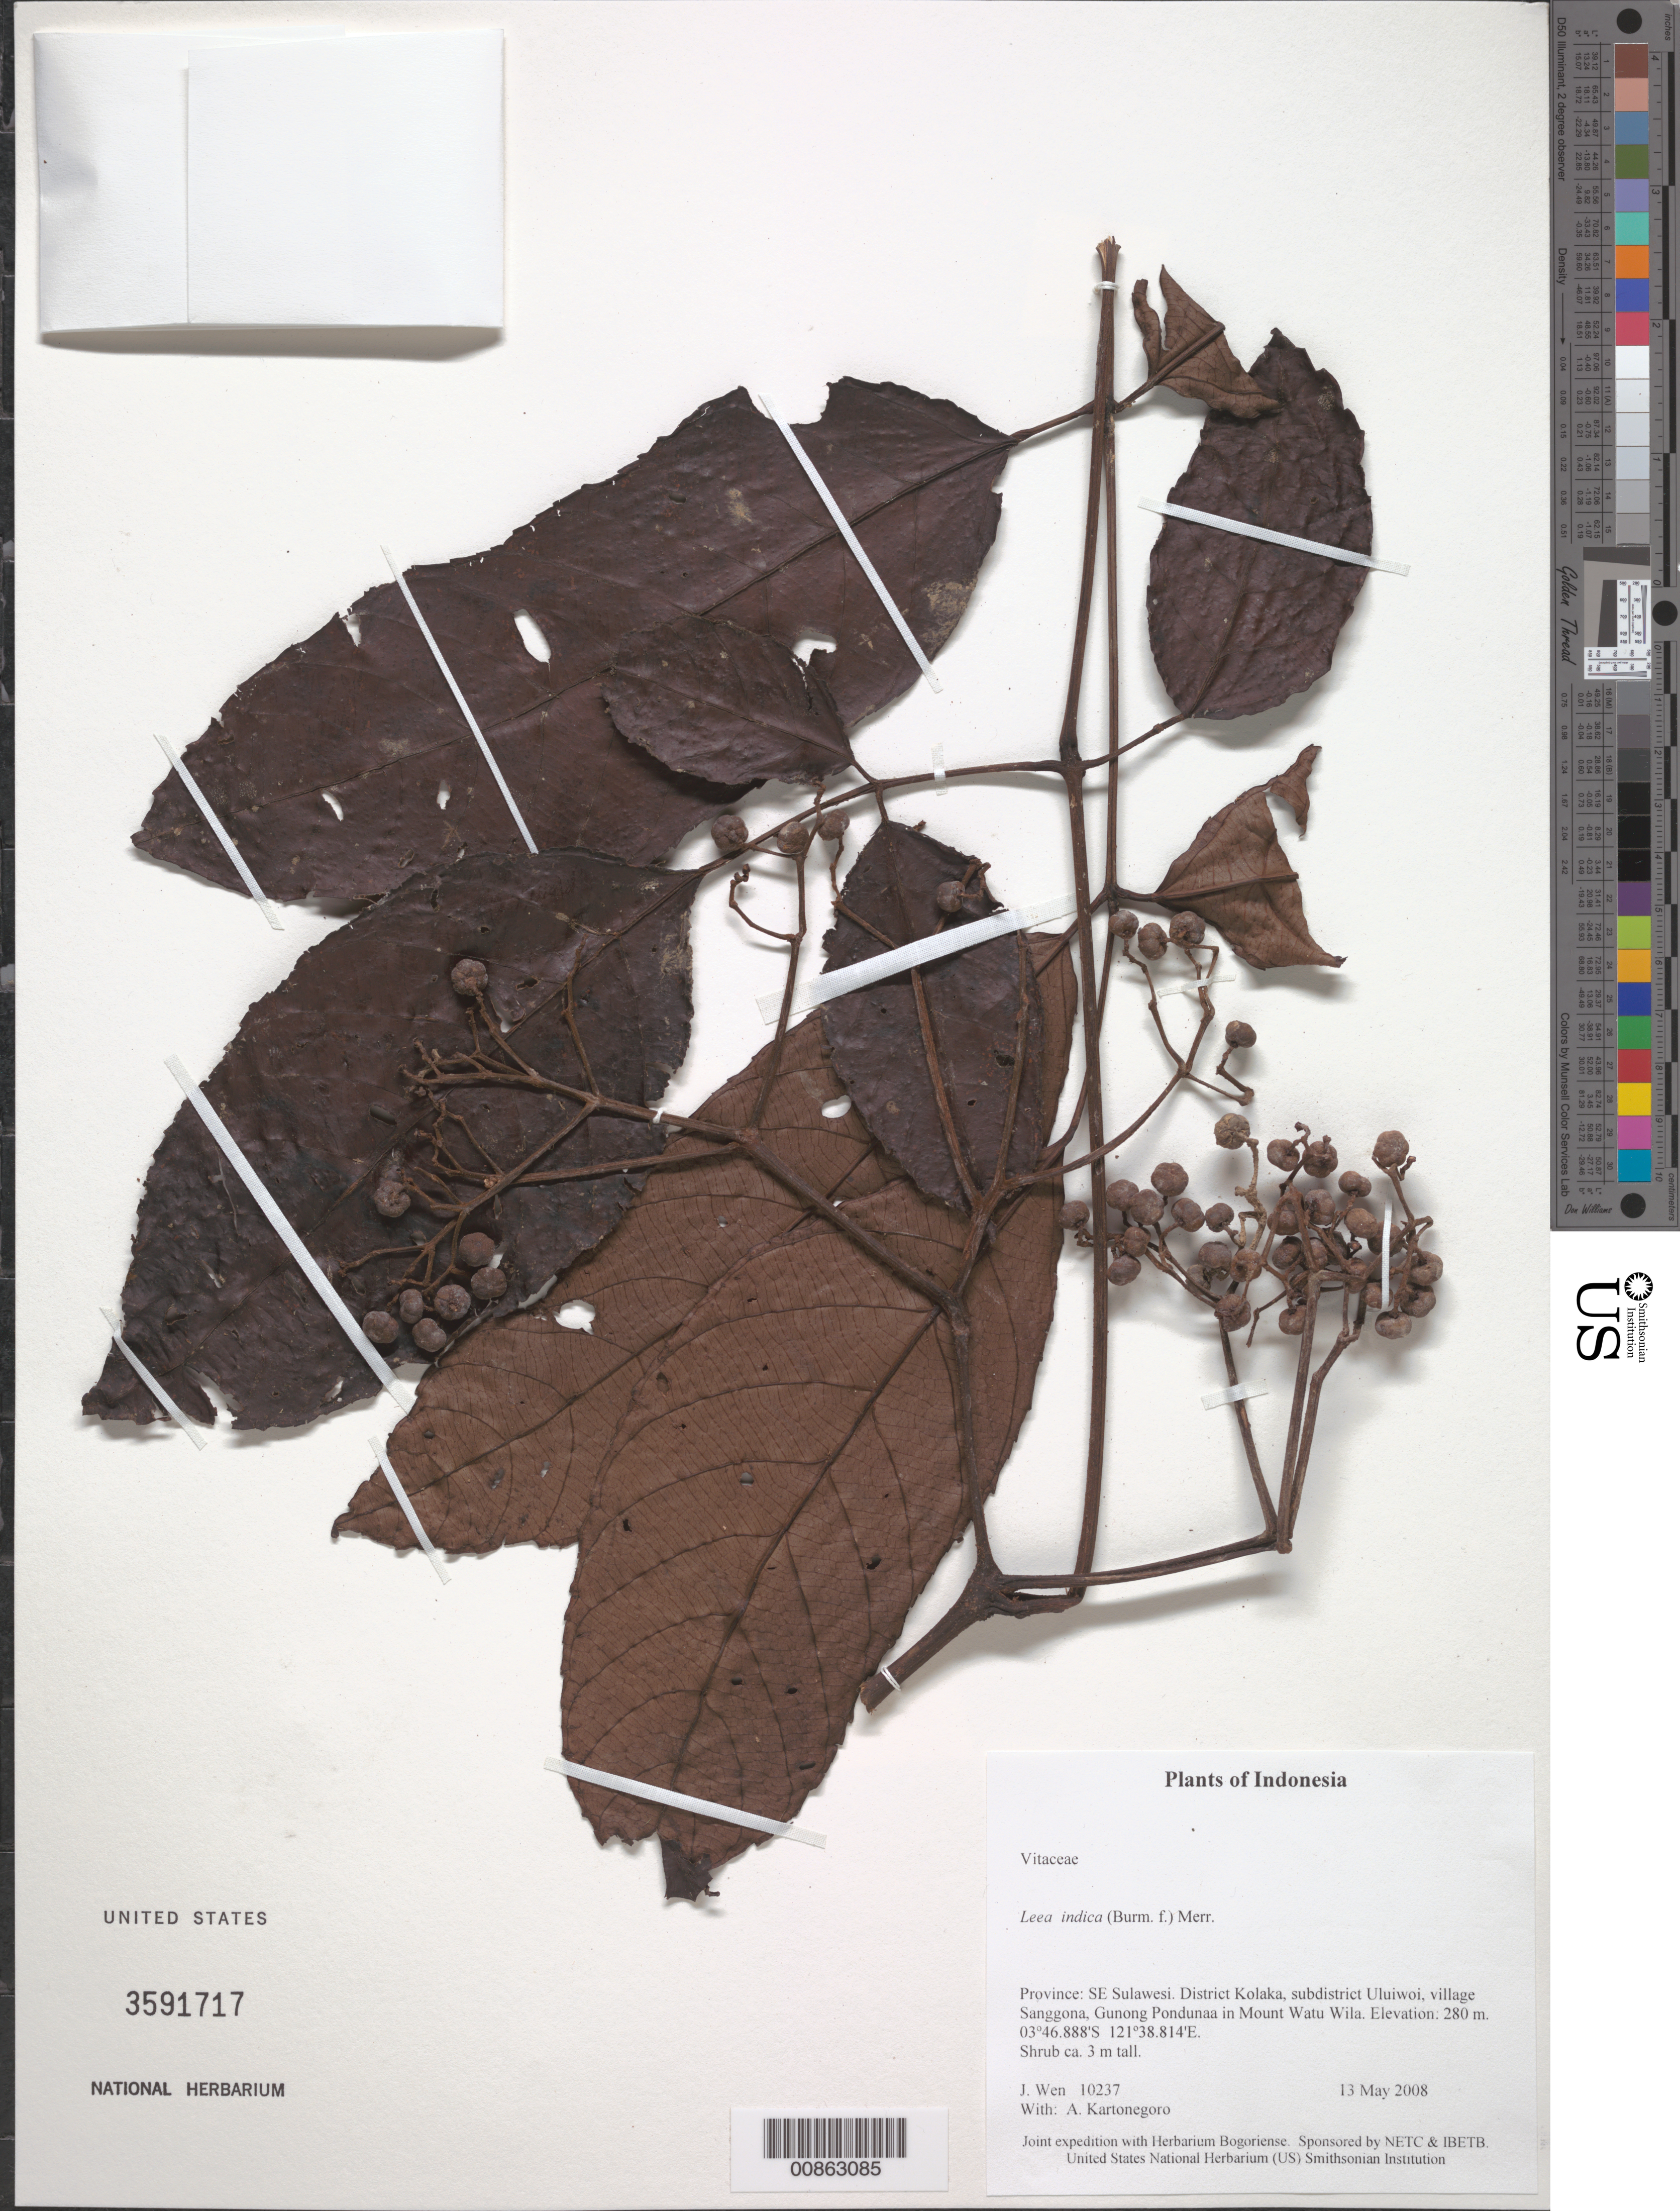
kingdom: Plantae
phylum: Tracheophyta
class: Magnoliopsida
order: Vitales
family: Vitaceae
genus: Leea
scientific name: Leea indica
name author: (Burm. f.) Merr.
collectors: J. Wen & A. Kartonegoro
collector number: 10237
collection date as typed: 13 May 2008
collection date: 2008-05-13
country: Indonesia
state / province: Sulawesi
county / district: Sulawesi Tenggara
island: Sulawesi [Celebes]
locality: District Kolaka, subdistrict Uluiwoi, village Sanggona, Gunong Pondunaa in Mount Watu Wila.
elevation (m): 280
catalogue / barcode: US 3591717